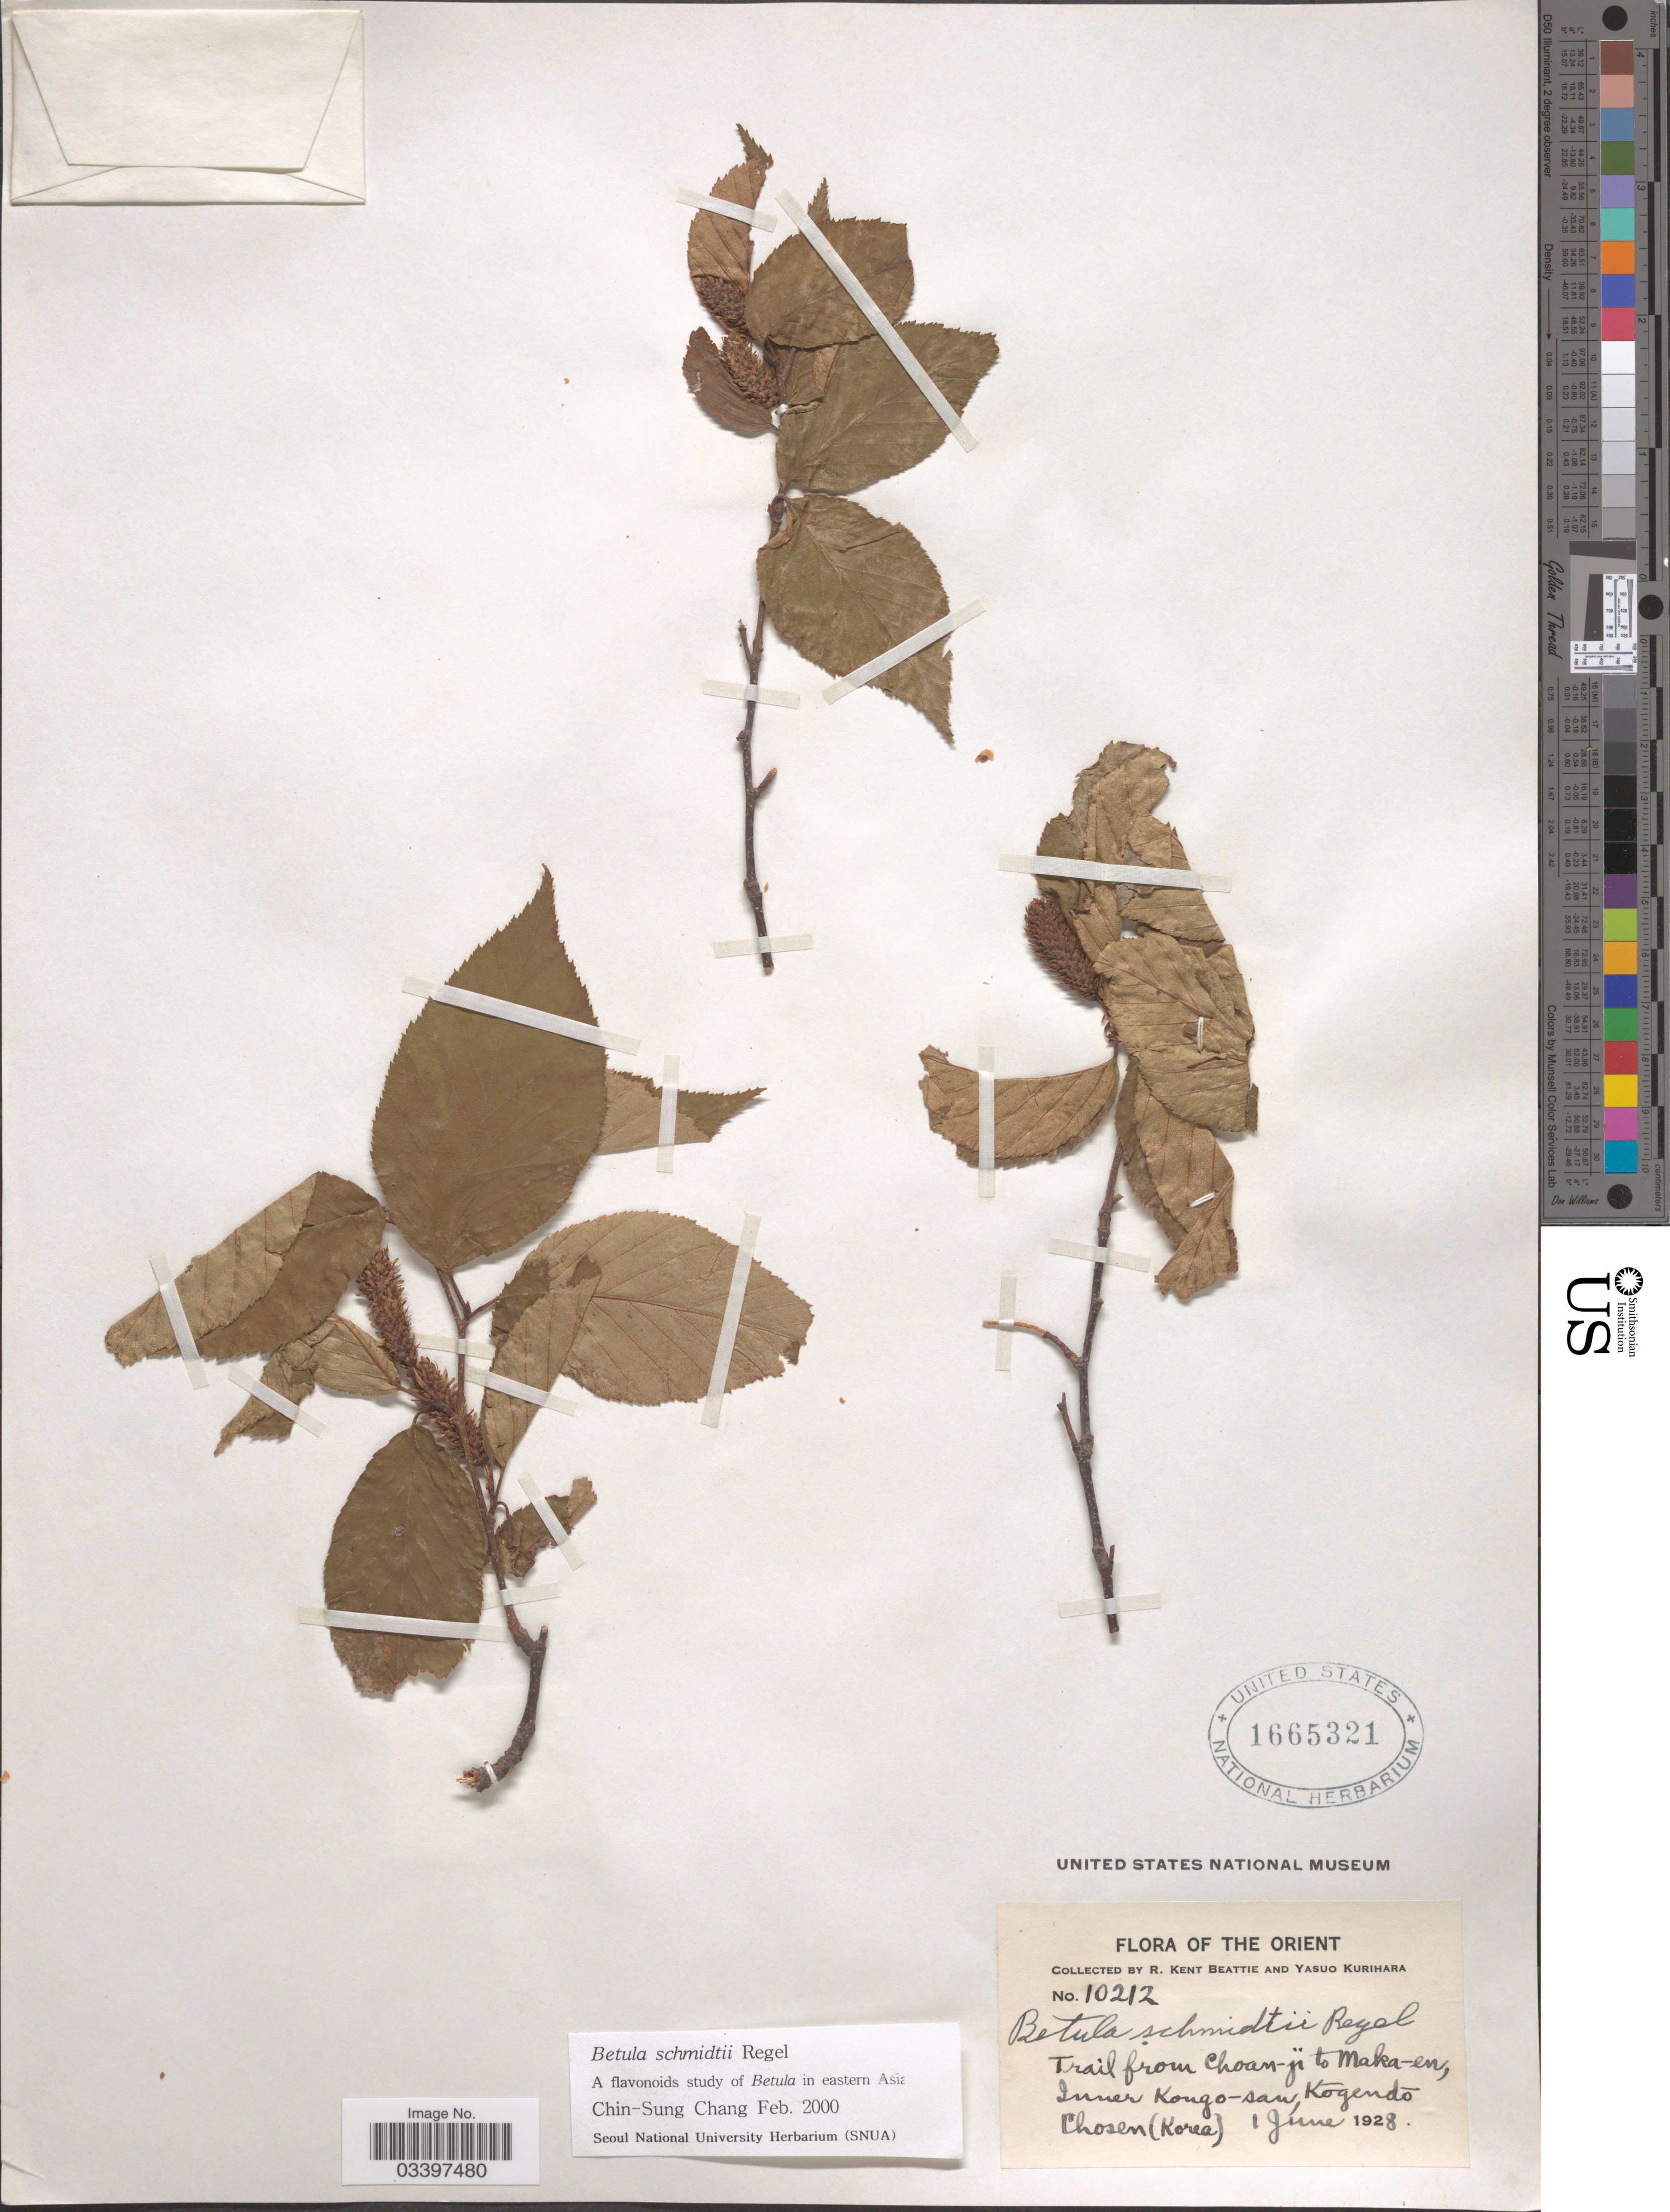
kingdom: Plantae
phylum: Tracheophyta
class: Magnoliopsida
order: Fagales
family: Betulaceae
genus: Betula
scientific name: Betula schmidtii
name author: Regel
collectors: R. K. Beattie & Y. Kurihara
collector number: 10212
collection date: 1928-06-01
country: North Korea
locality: Trail from Choan-ji to Maka-en, Inner Kongo-san, Kogendo. Chosen (Korea).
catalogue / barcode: US 1665321